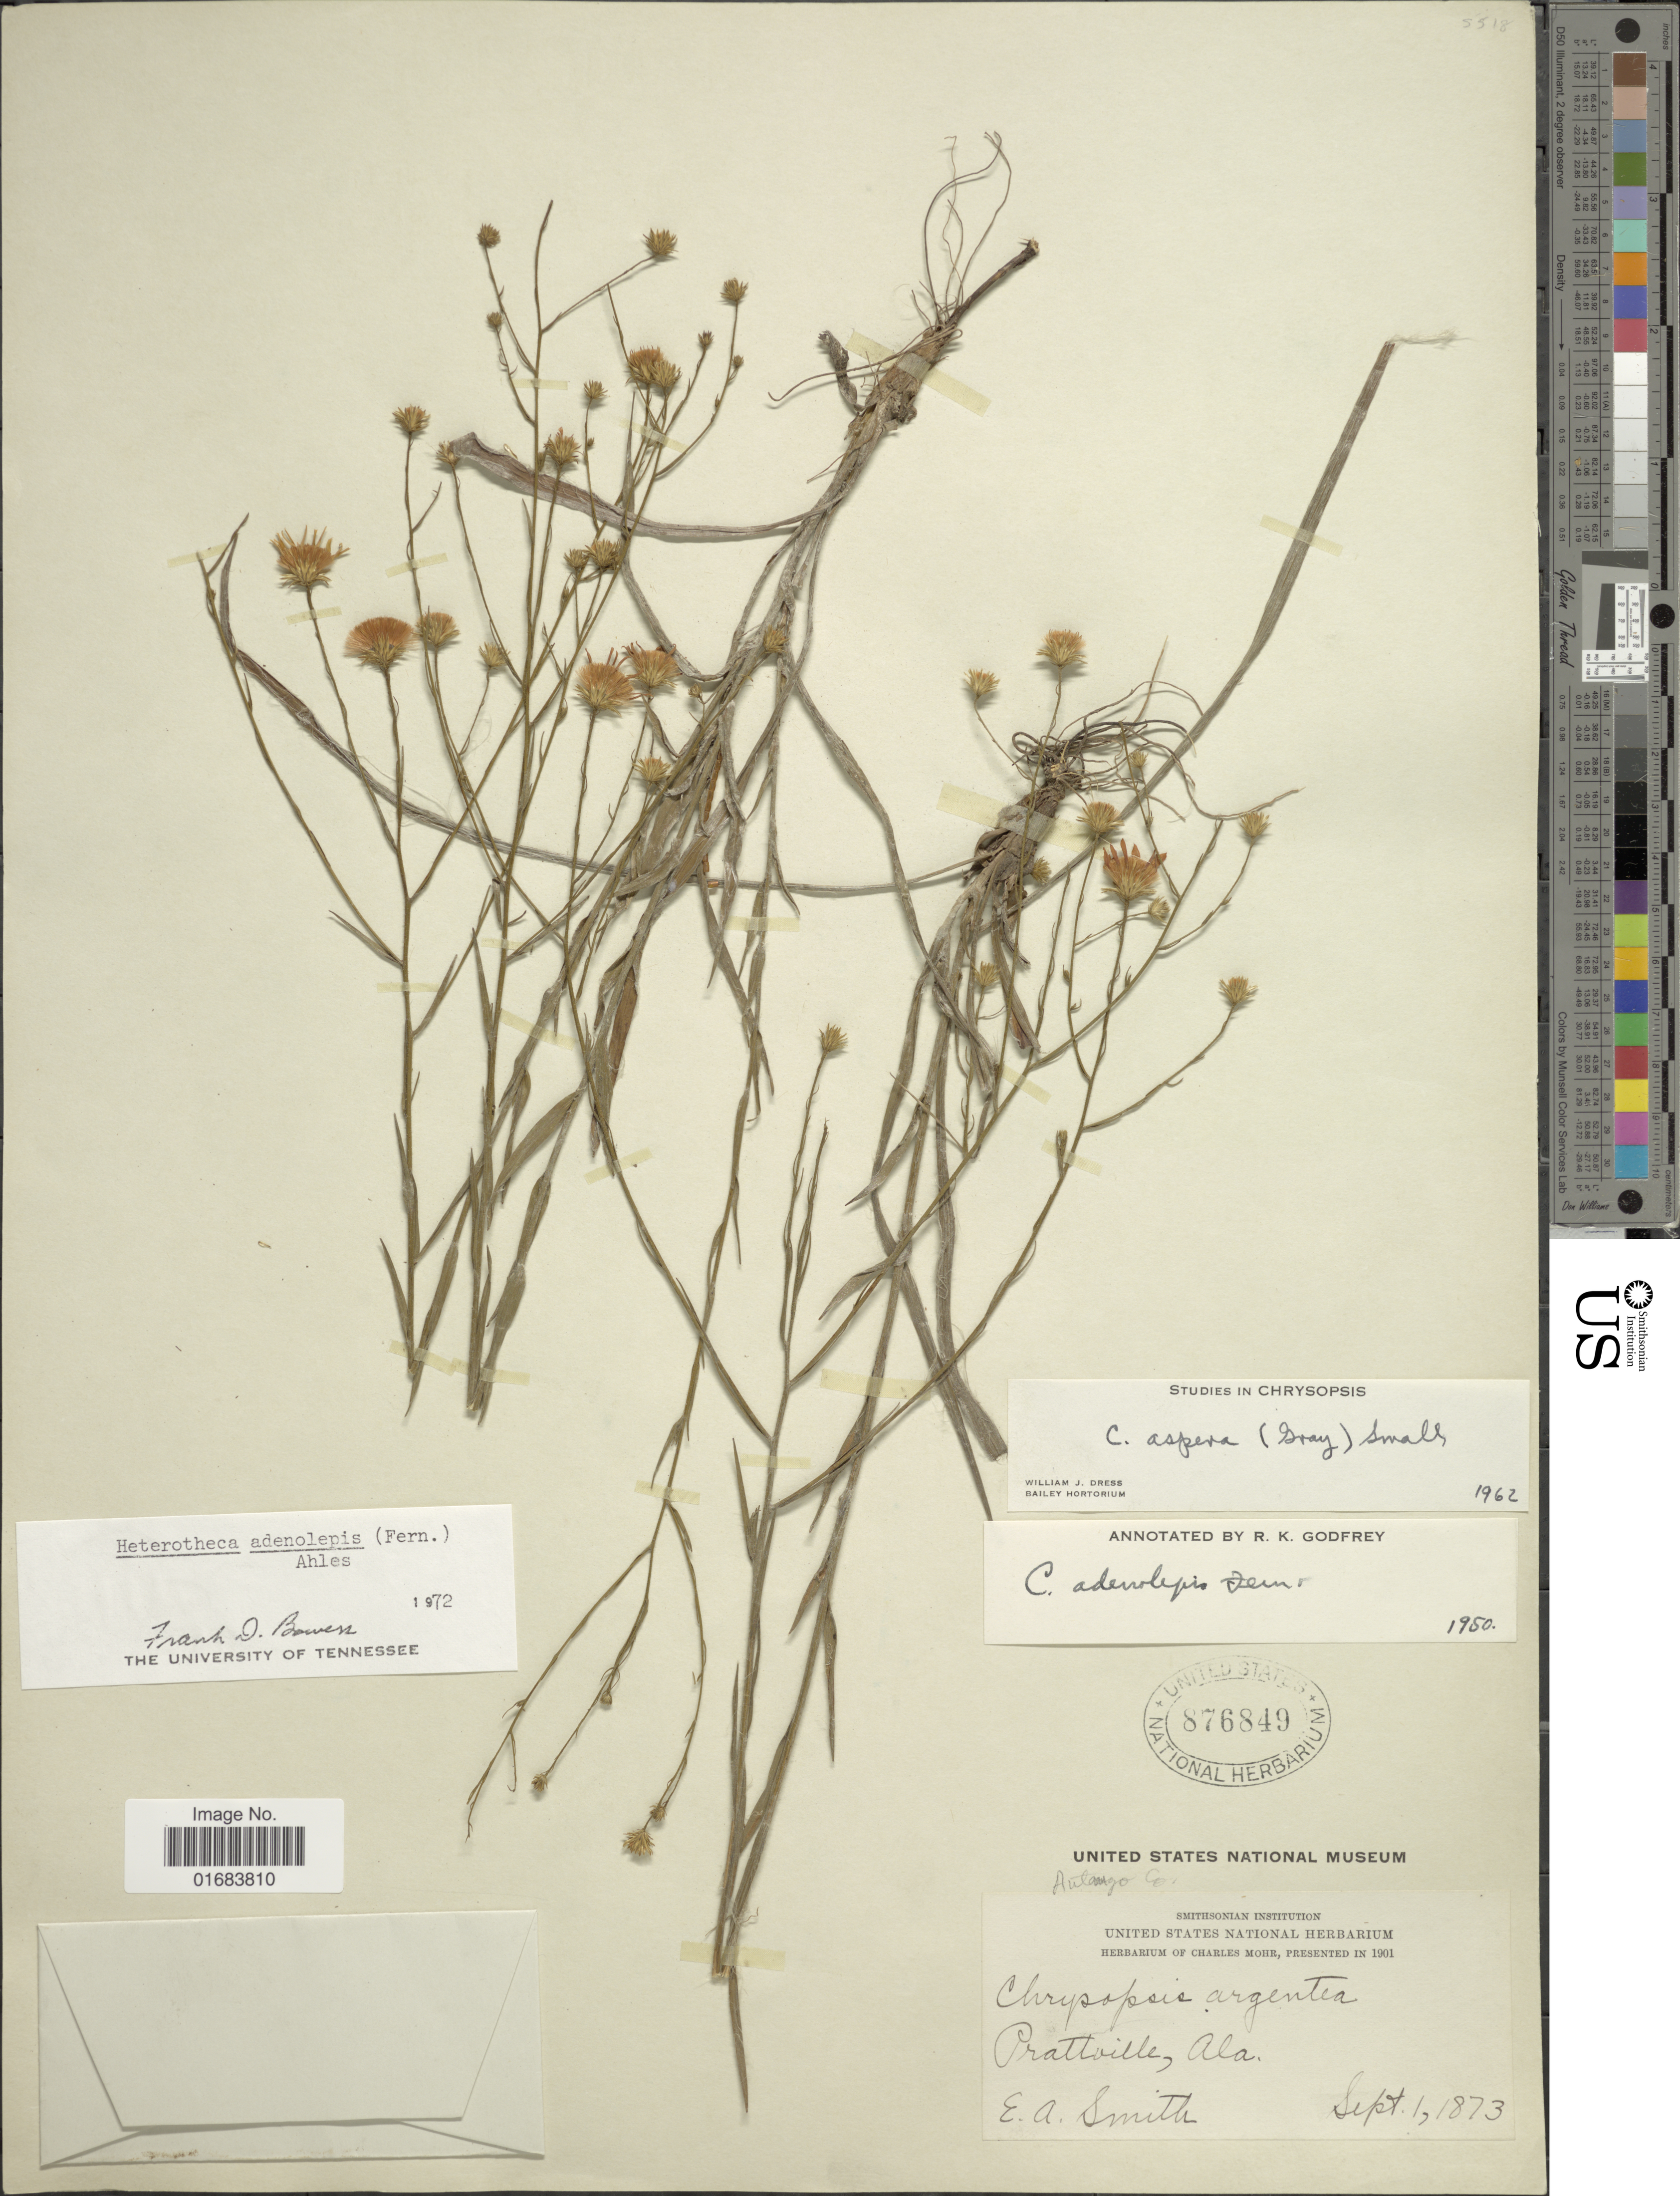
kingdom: Plantae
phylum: Tracheophyta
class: Magnoliopsida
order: Asterales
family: Asteraceae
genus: Pityopsis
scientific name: Pityopsis adenolepis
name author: (Fernald) Semple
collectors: E. A. Smith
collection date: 1873-09-01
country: United States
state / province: Alabama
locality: Prattville.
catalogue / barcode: US 876849